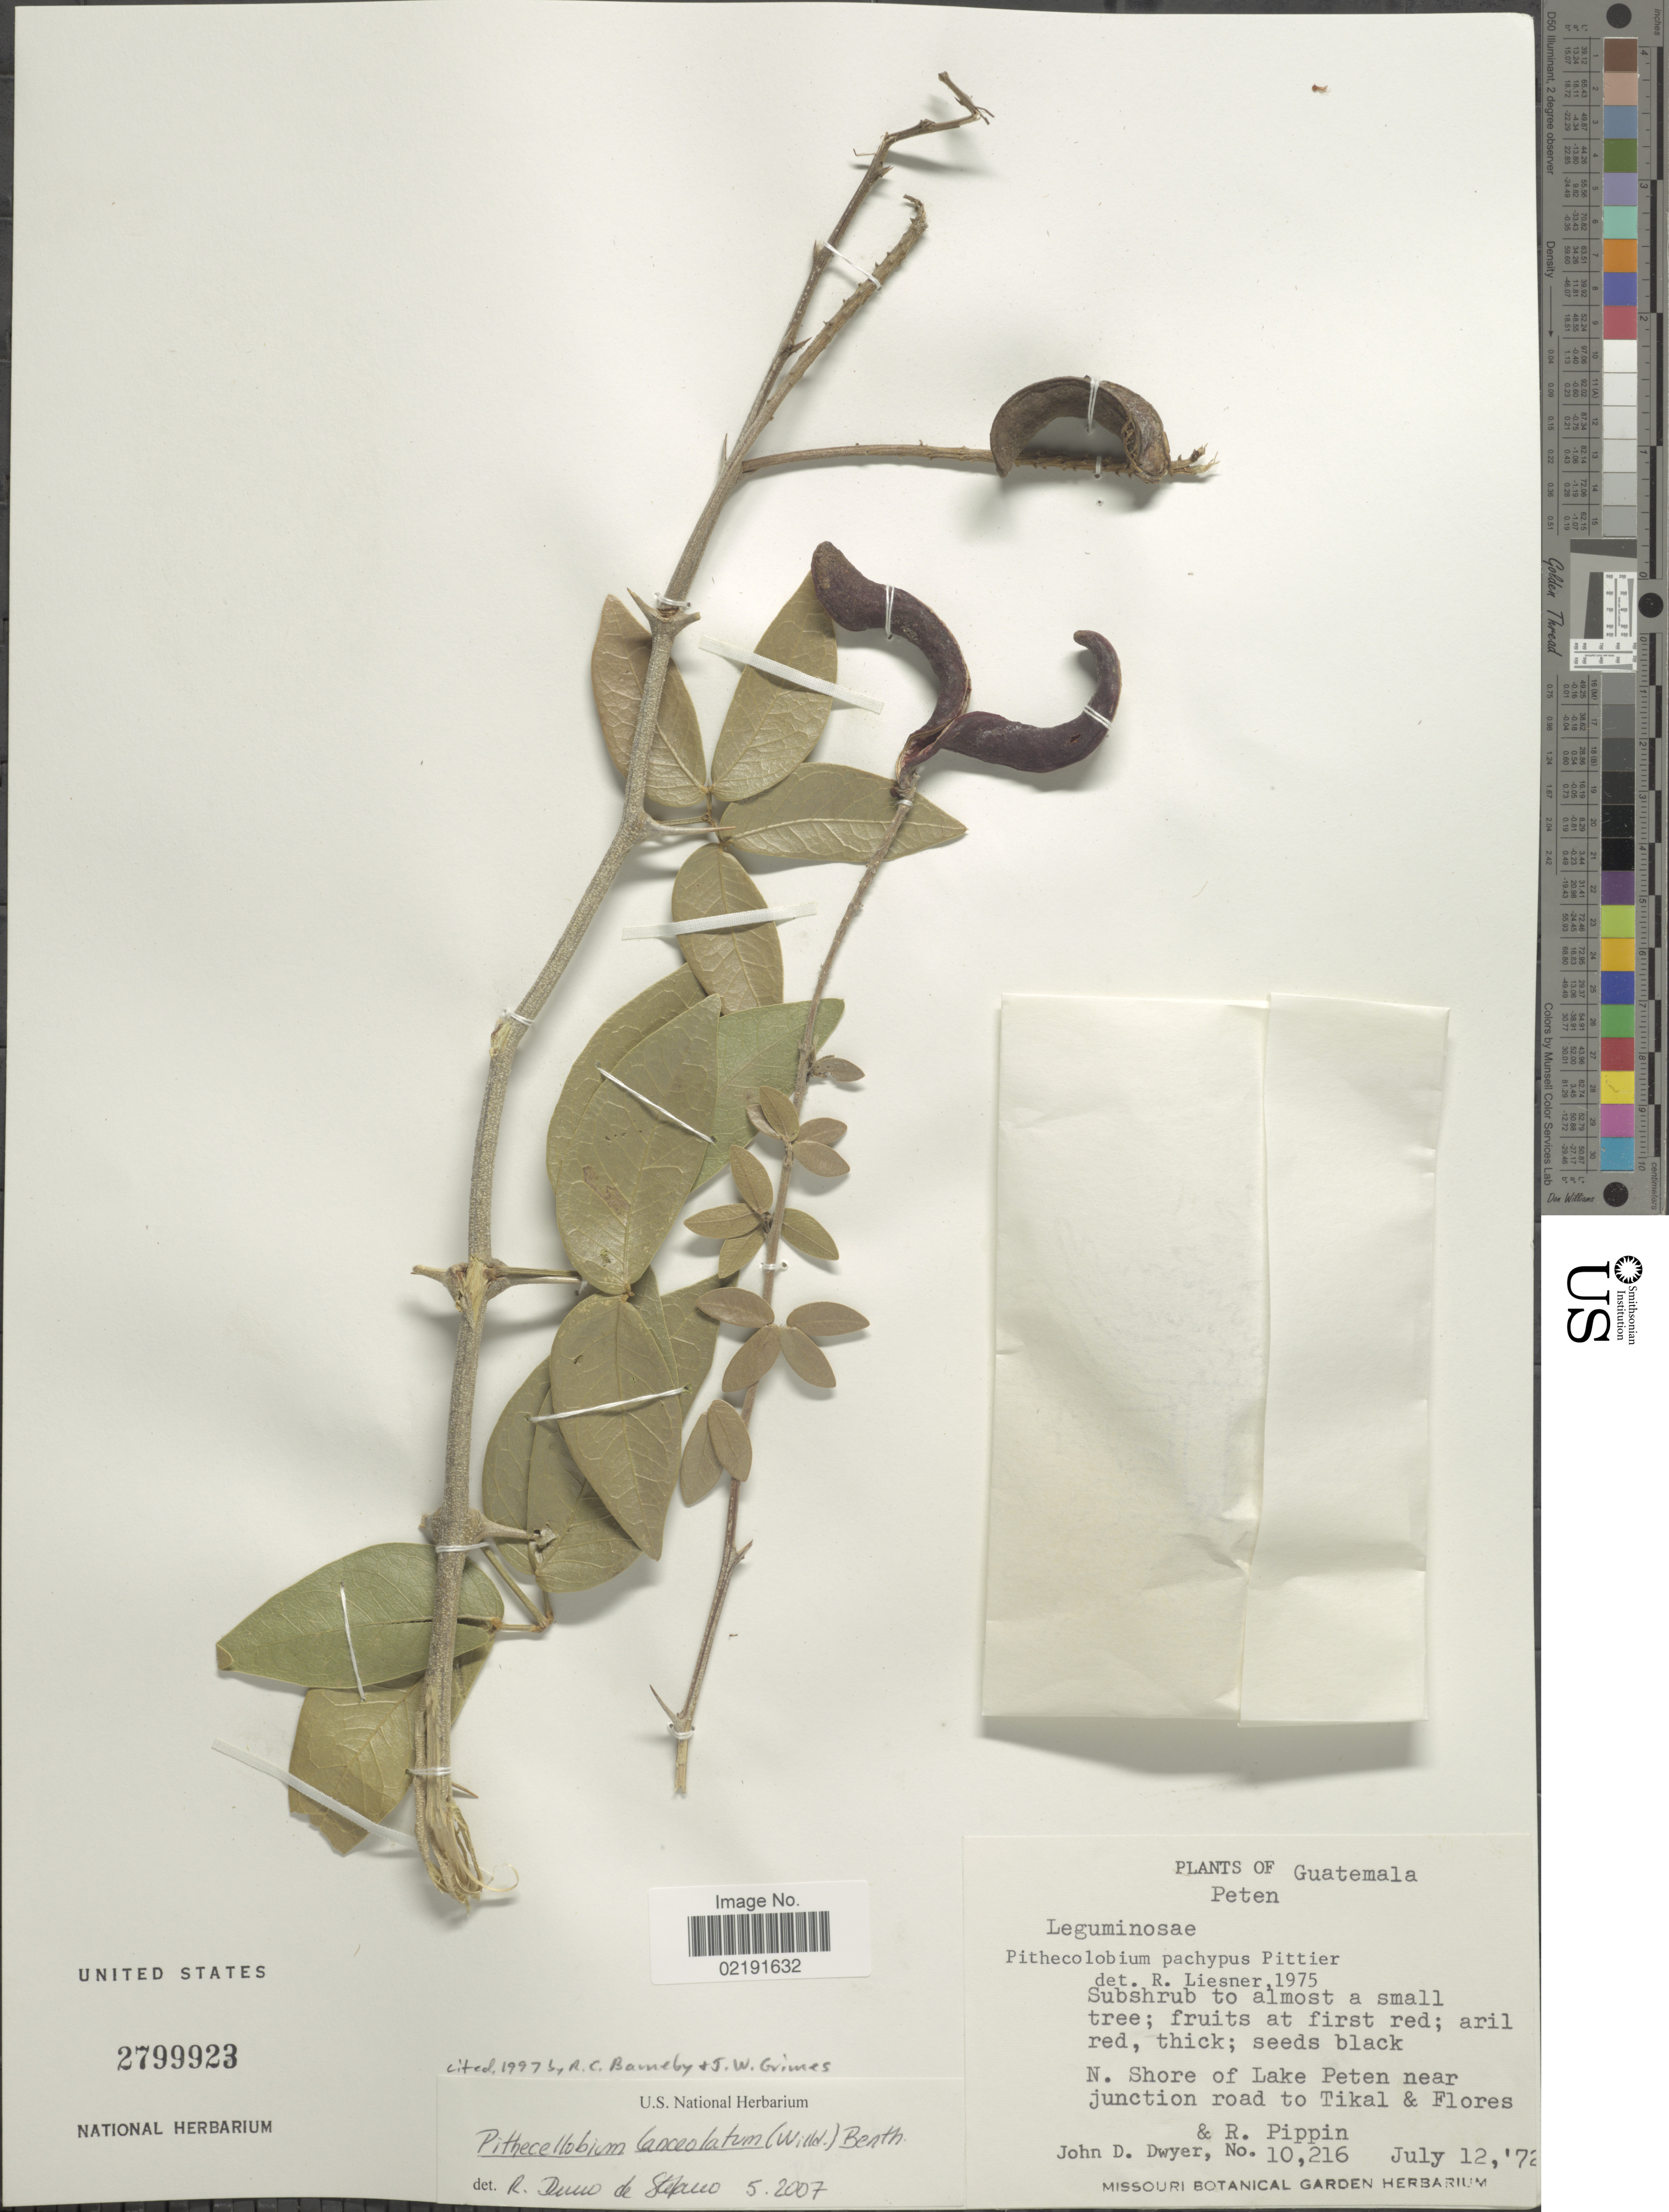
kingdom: Plantae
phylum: Tracheophyta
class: Magnoliopsida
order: Fabales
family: Fabaceae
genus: Pithecellobium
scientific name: Pithecellobium lanceolatum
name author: (Humb. & Bonpl. ex Willd.) Benth.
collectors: J. D. Dwyer & R. Pippin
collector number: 10216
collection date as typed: Transcribed d/m/y: 12/7/72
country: Guatemala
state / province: El Petén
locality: N. Shore of Lake Peten near junction road to Tikal & Flores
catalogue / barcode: US 2799923